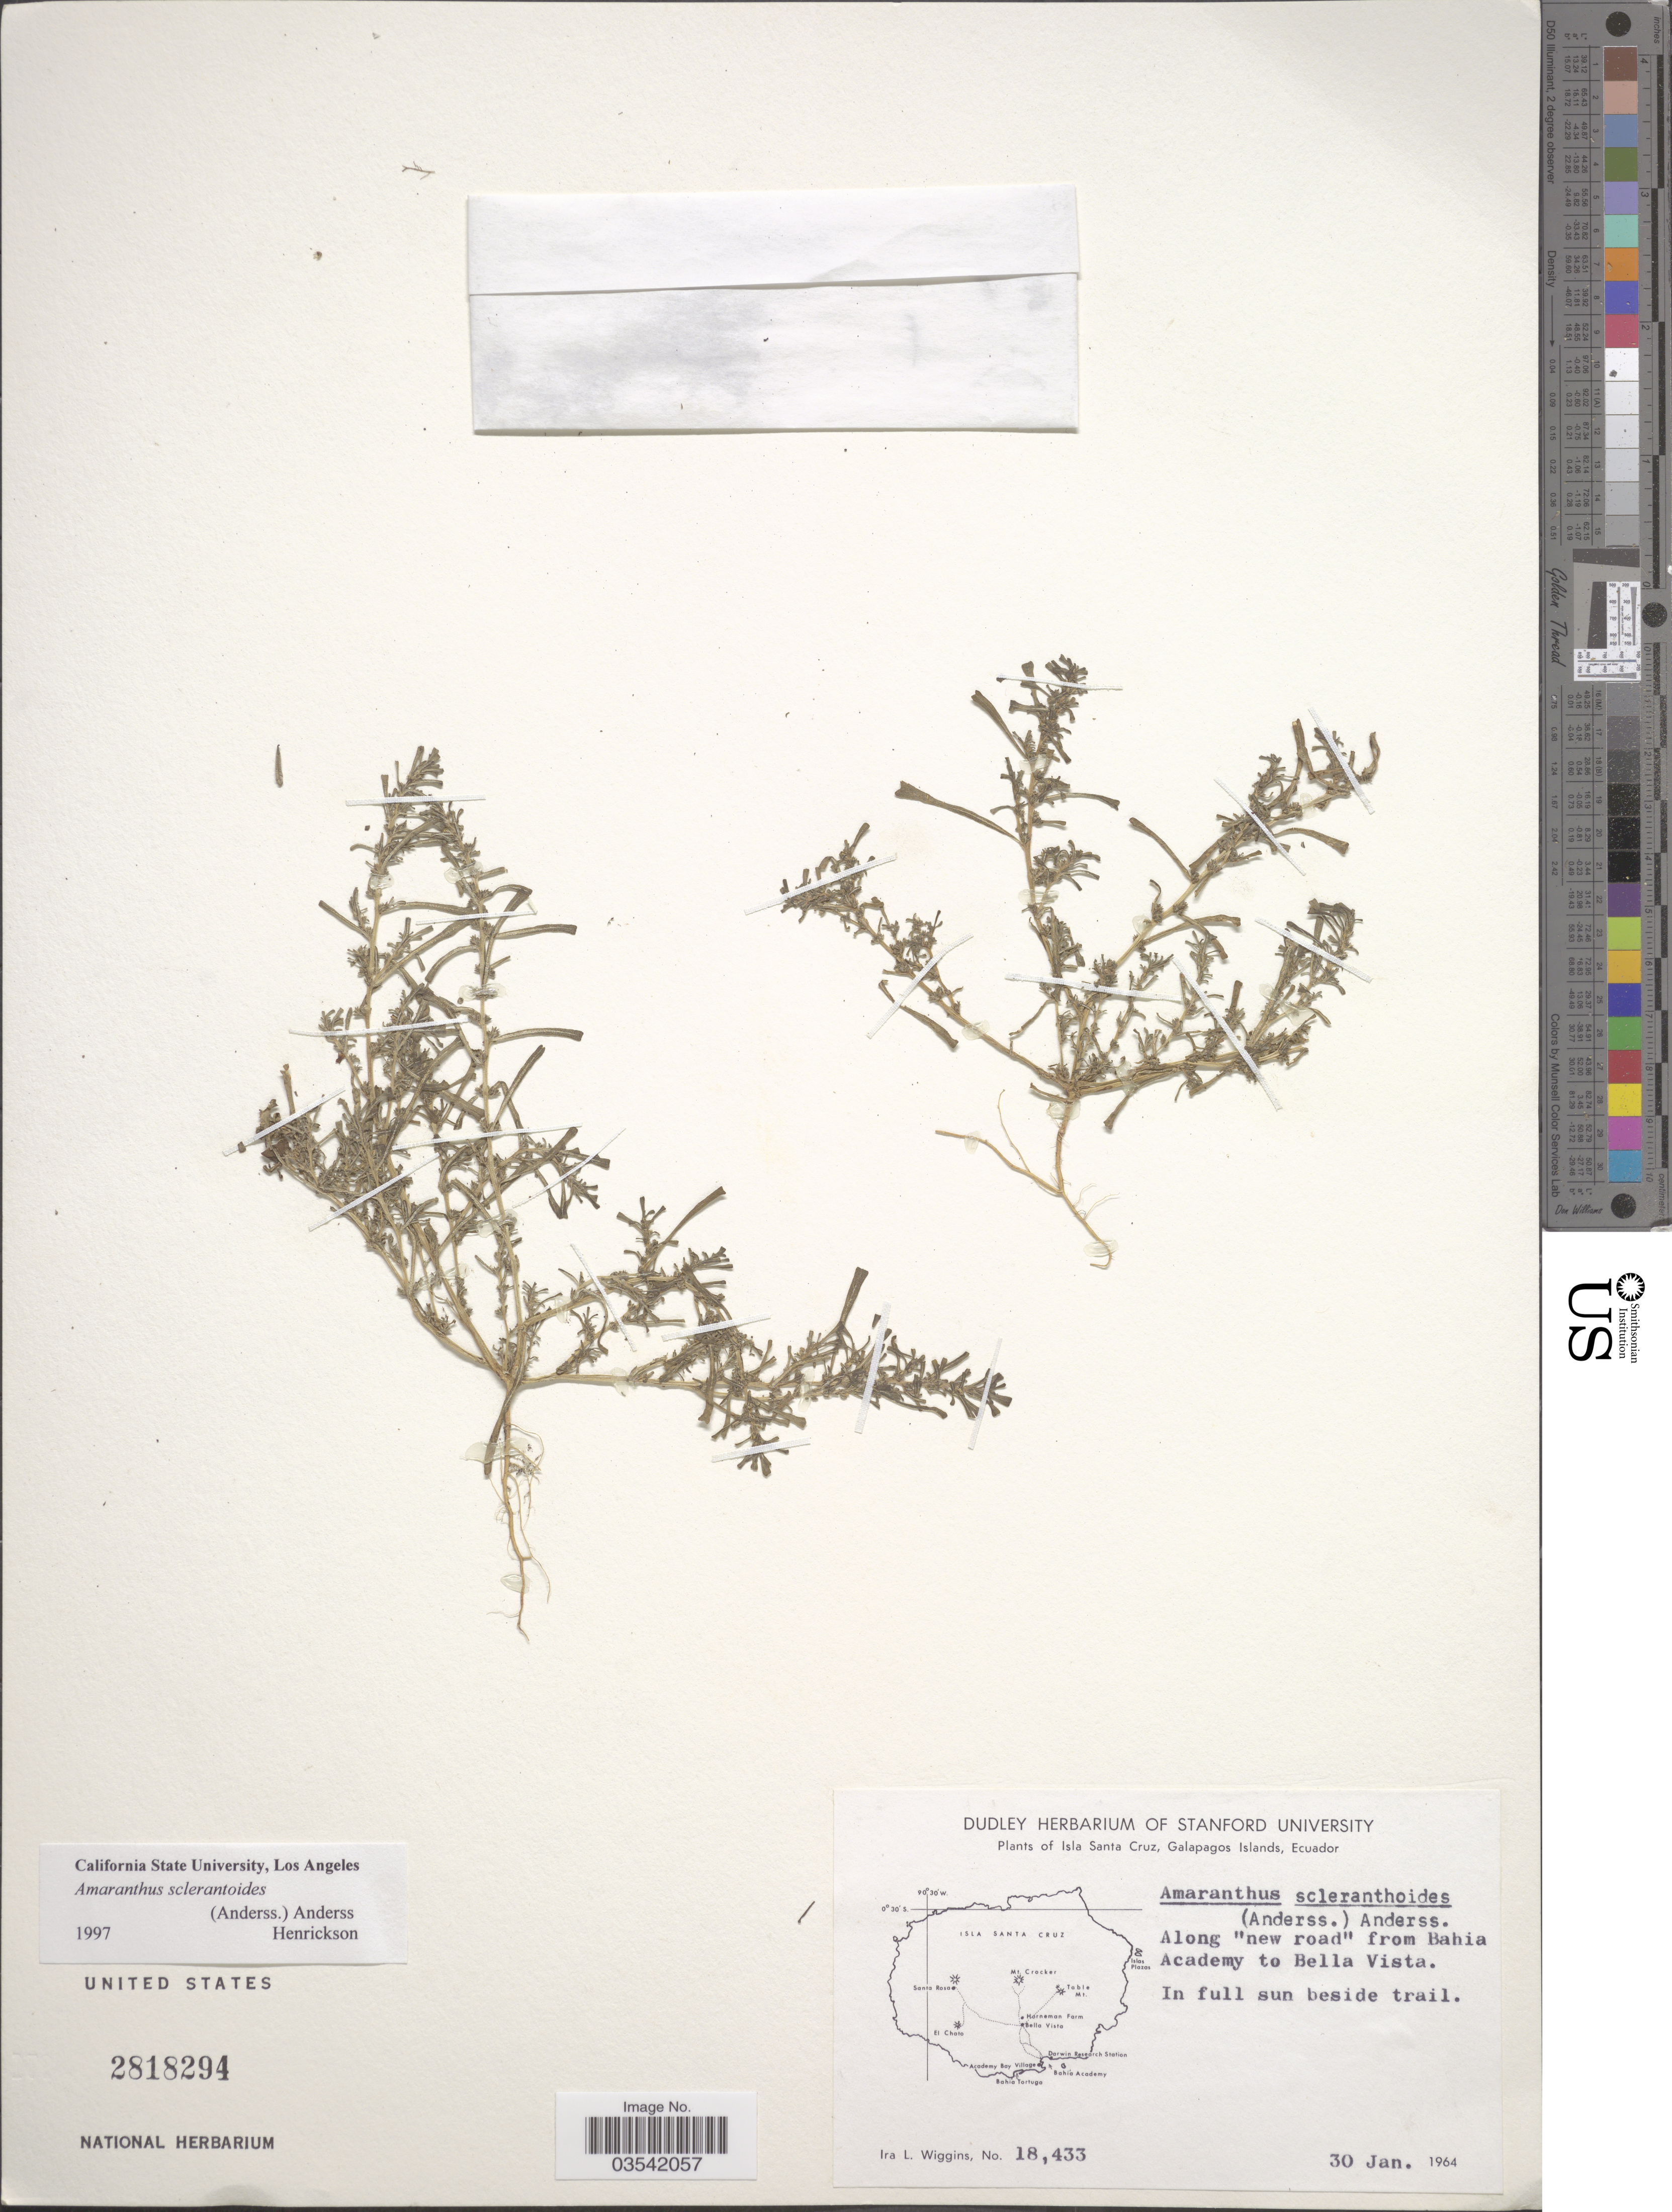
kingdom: Plantae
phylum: Tracheophyta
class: Magnoliopsida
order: Caryophyllales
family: Amaranthaceae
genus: Amaranthus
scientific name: Amaranthus sclerantoides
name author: (Andersson) Andersson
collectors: I. L. Wiggins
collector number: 18433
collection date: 1964-01-30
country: Ecuador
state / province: Colón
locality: Isla Santa Cruz, Galapagos Islands. Along "new road" from Bahia Academy to Bella Vista.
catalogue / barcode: US 2818294